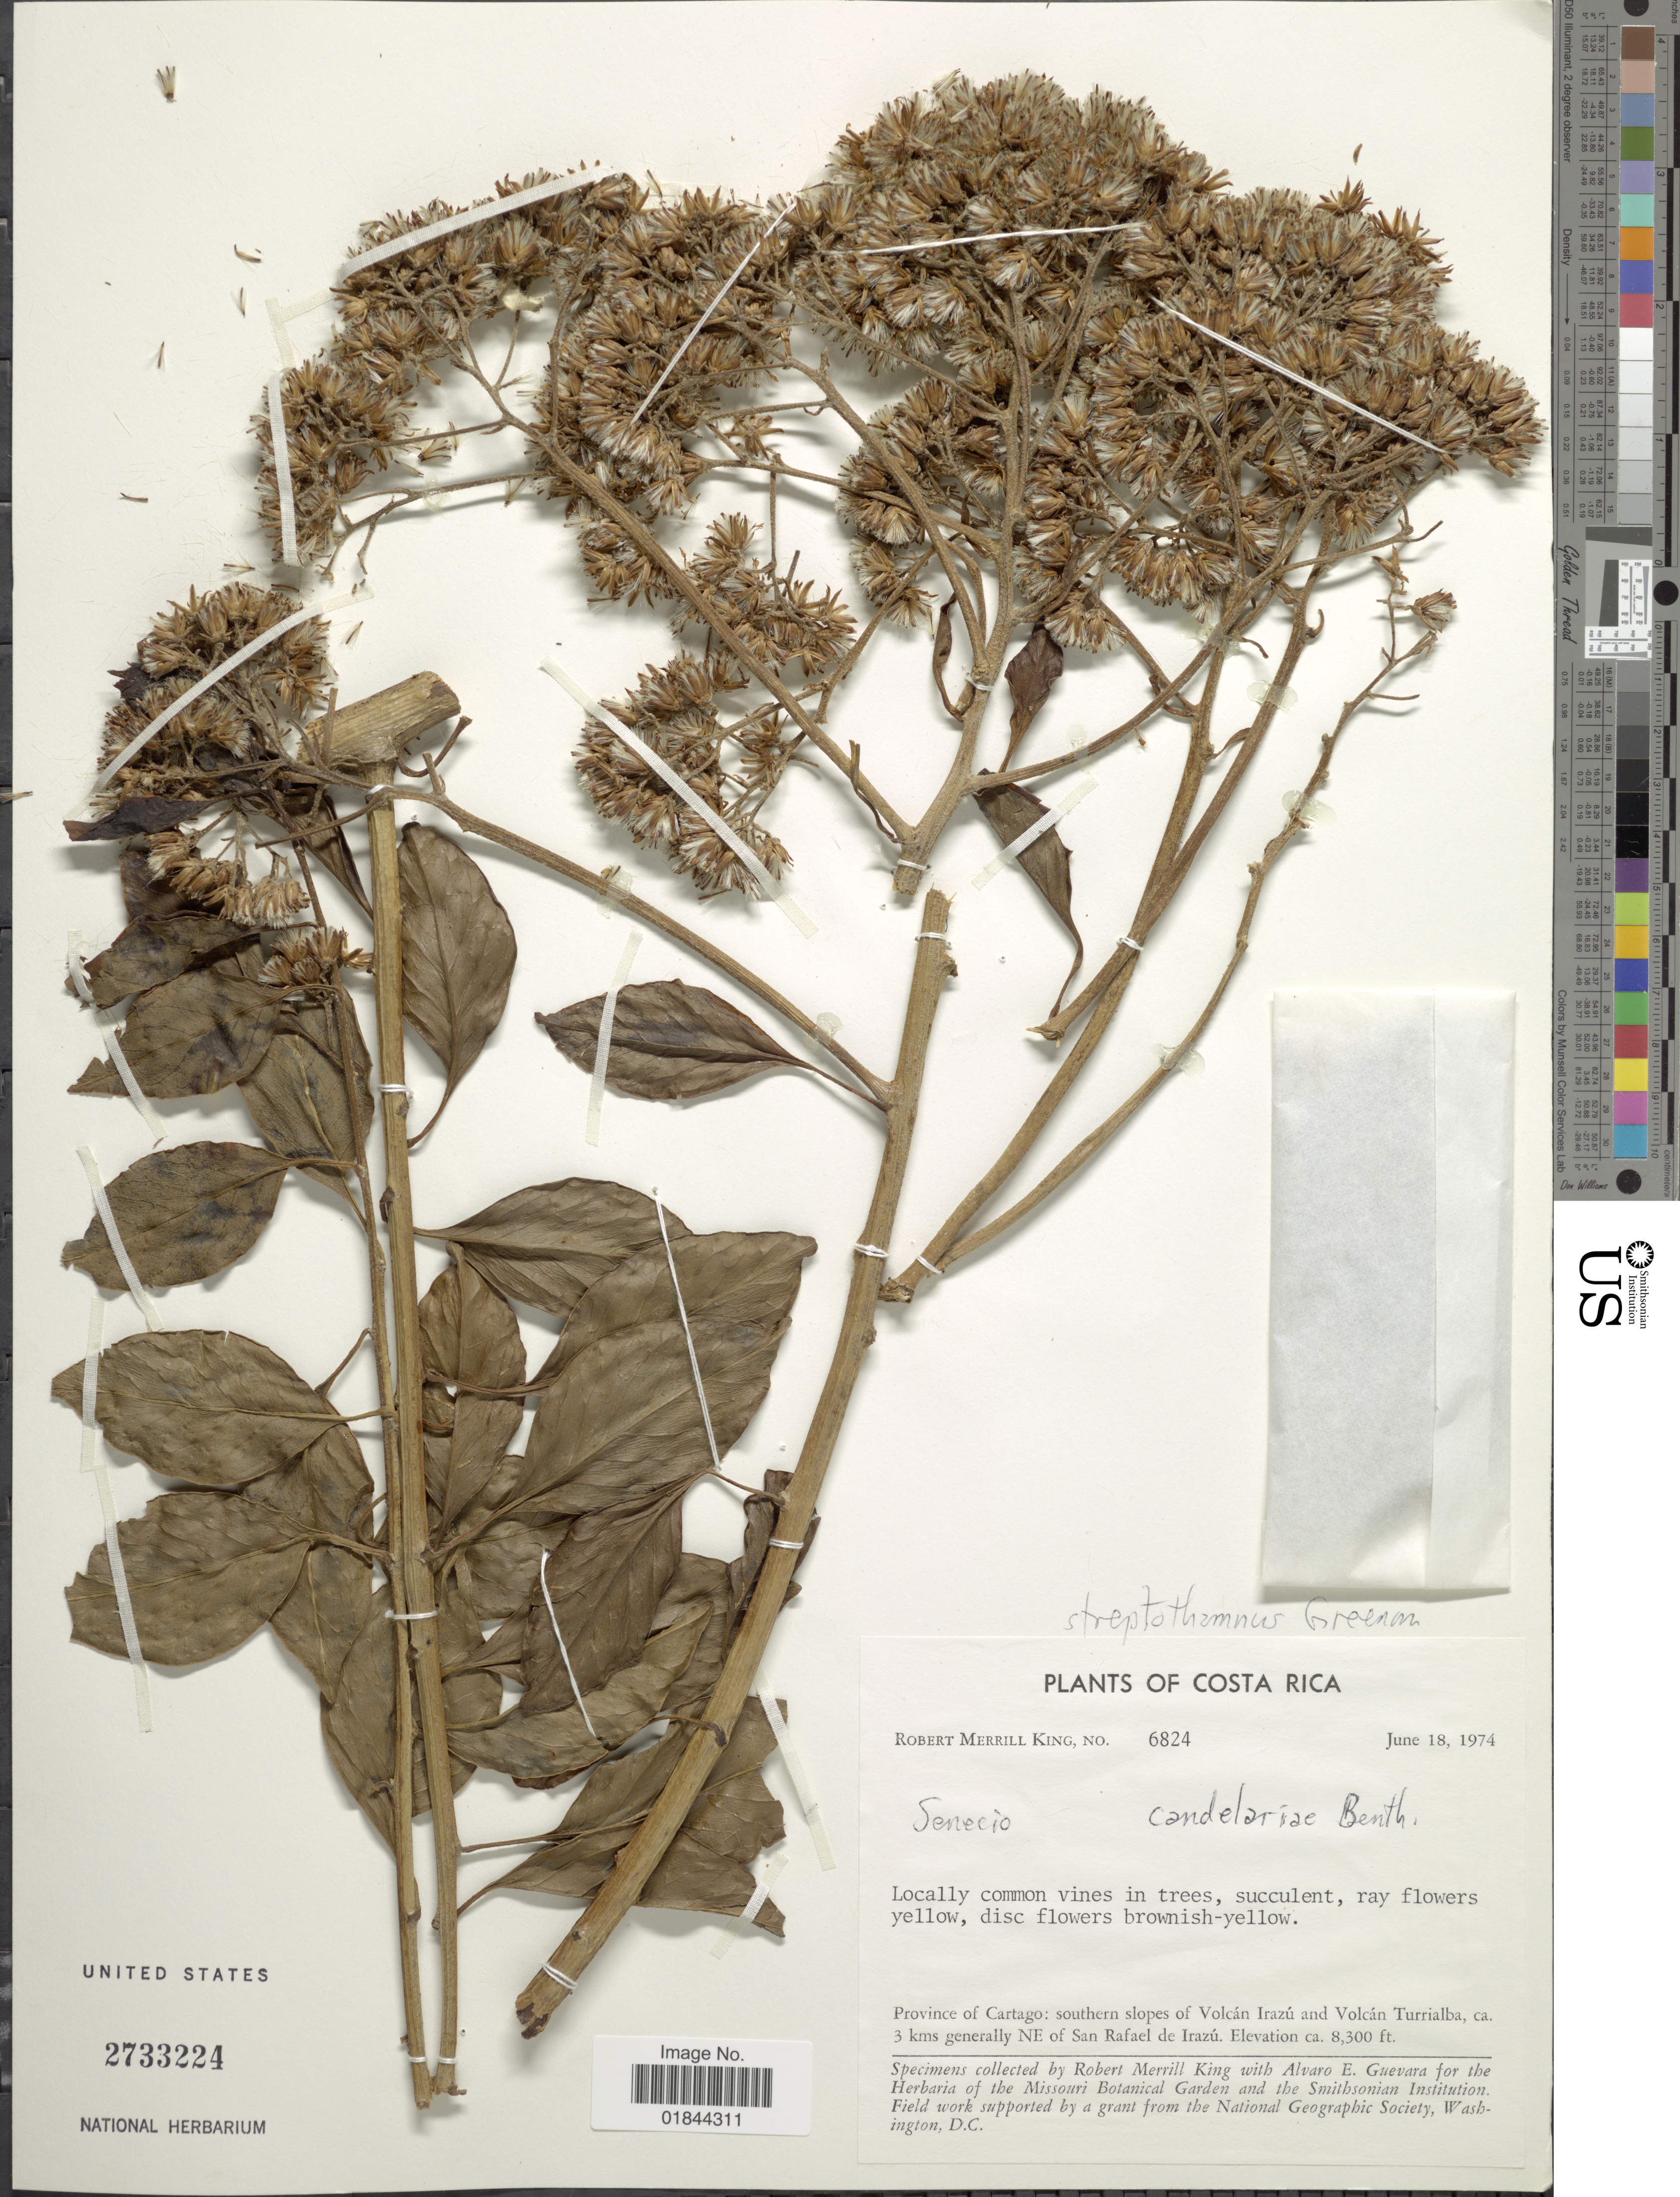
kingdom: Plantae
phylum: Tracheophyta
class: Magnoliopsida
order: Asterales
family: Asteraceae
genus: Pentacalia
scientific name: Pentacalia streptothamna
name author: (Greenm. ex Standl.) H. Rob. & Cuatrec.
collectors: R. M. King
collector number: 6824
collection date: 1974-06-18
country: Costa Rica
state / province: Cartago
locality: Southern slopes of Volcan Irazu and Volcan Turrialba ca. 3 kms generally NE of San Rafael de Irazu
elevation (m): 2530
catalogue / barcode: US 2733224